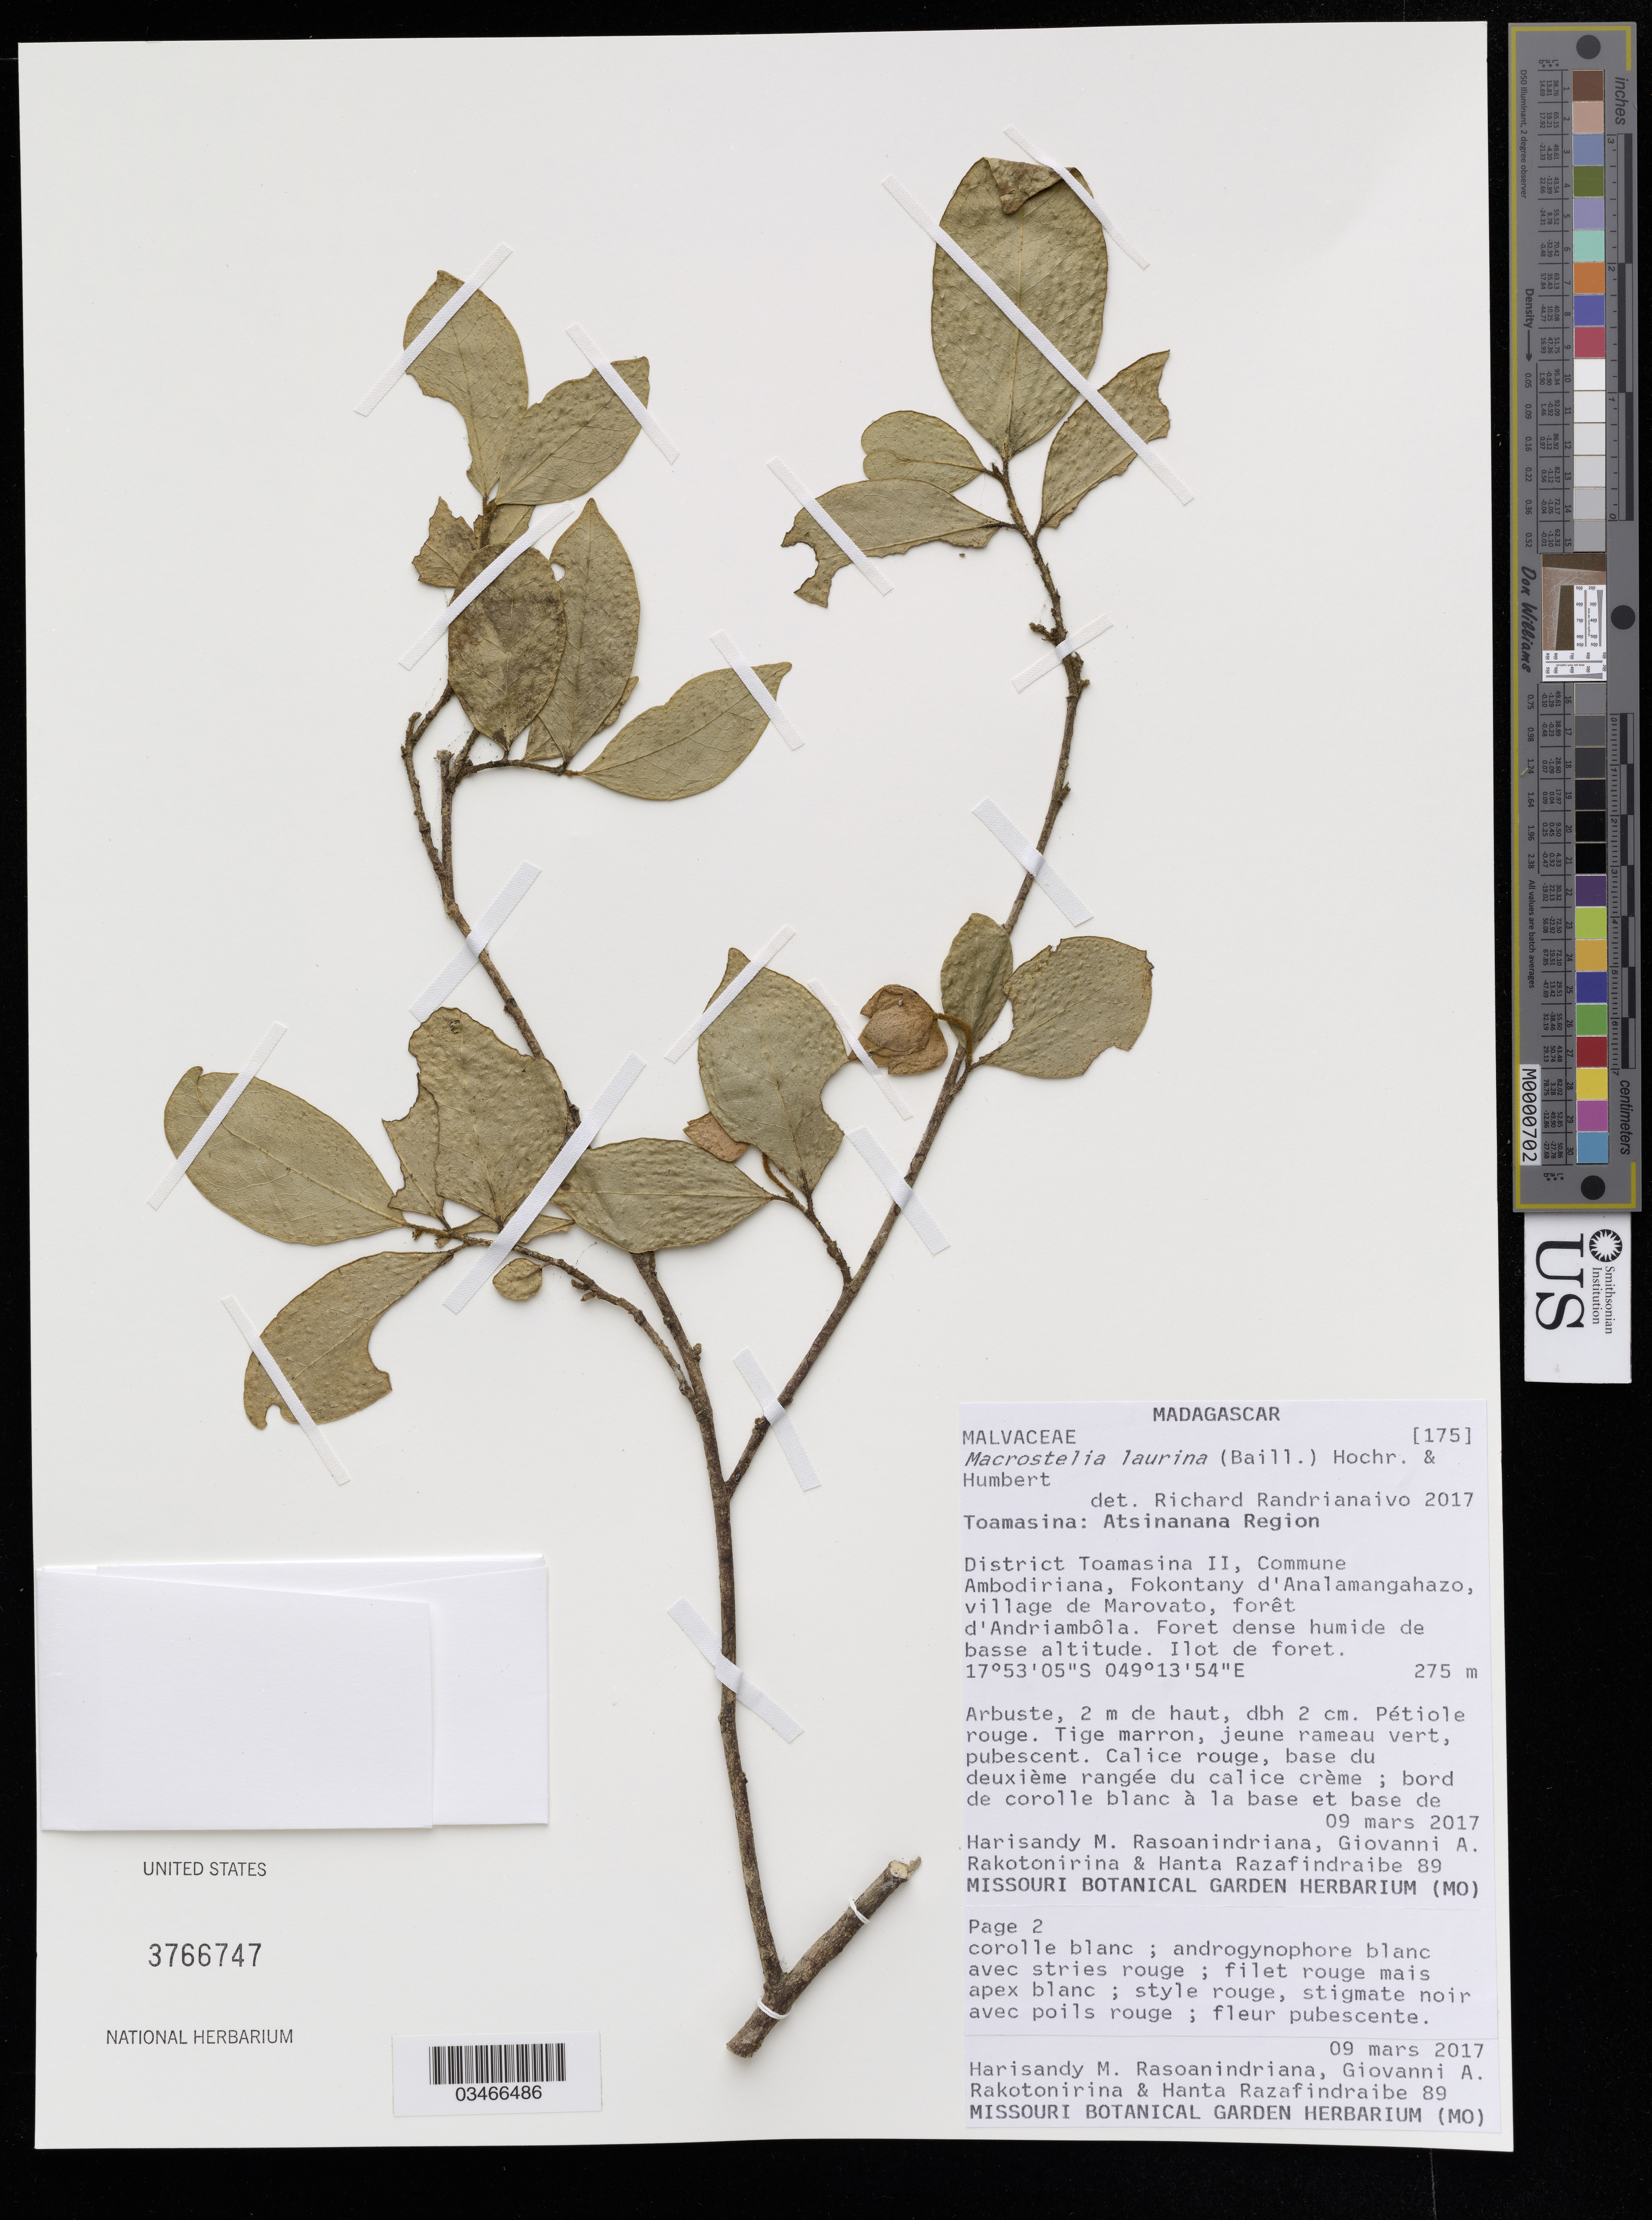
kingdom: Plantae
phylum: Tracheophyta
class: Magnoliopsida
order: Malvales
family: Malvaceae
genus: Hibiscus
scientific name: Hibiscus laurinus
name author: Baill.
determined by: Dorr, Laurence J., Curator (BOT), Smithsonian Institution - National Museum of Natural History (UNITED STATES)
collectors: H. Rasoanindriana, G. Rakotonirina & H. Razafindraibe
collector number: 89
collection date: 2017-03-09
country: Madagascar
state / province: Toamasina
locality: Atsinanana Region. District Toamasina II, Commune Ambodiriana, Fokontany d'Analamangahazo, village de Marovato, forêt d'Andriambôla.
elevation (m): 275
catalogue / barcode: US 3766747